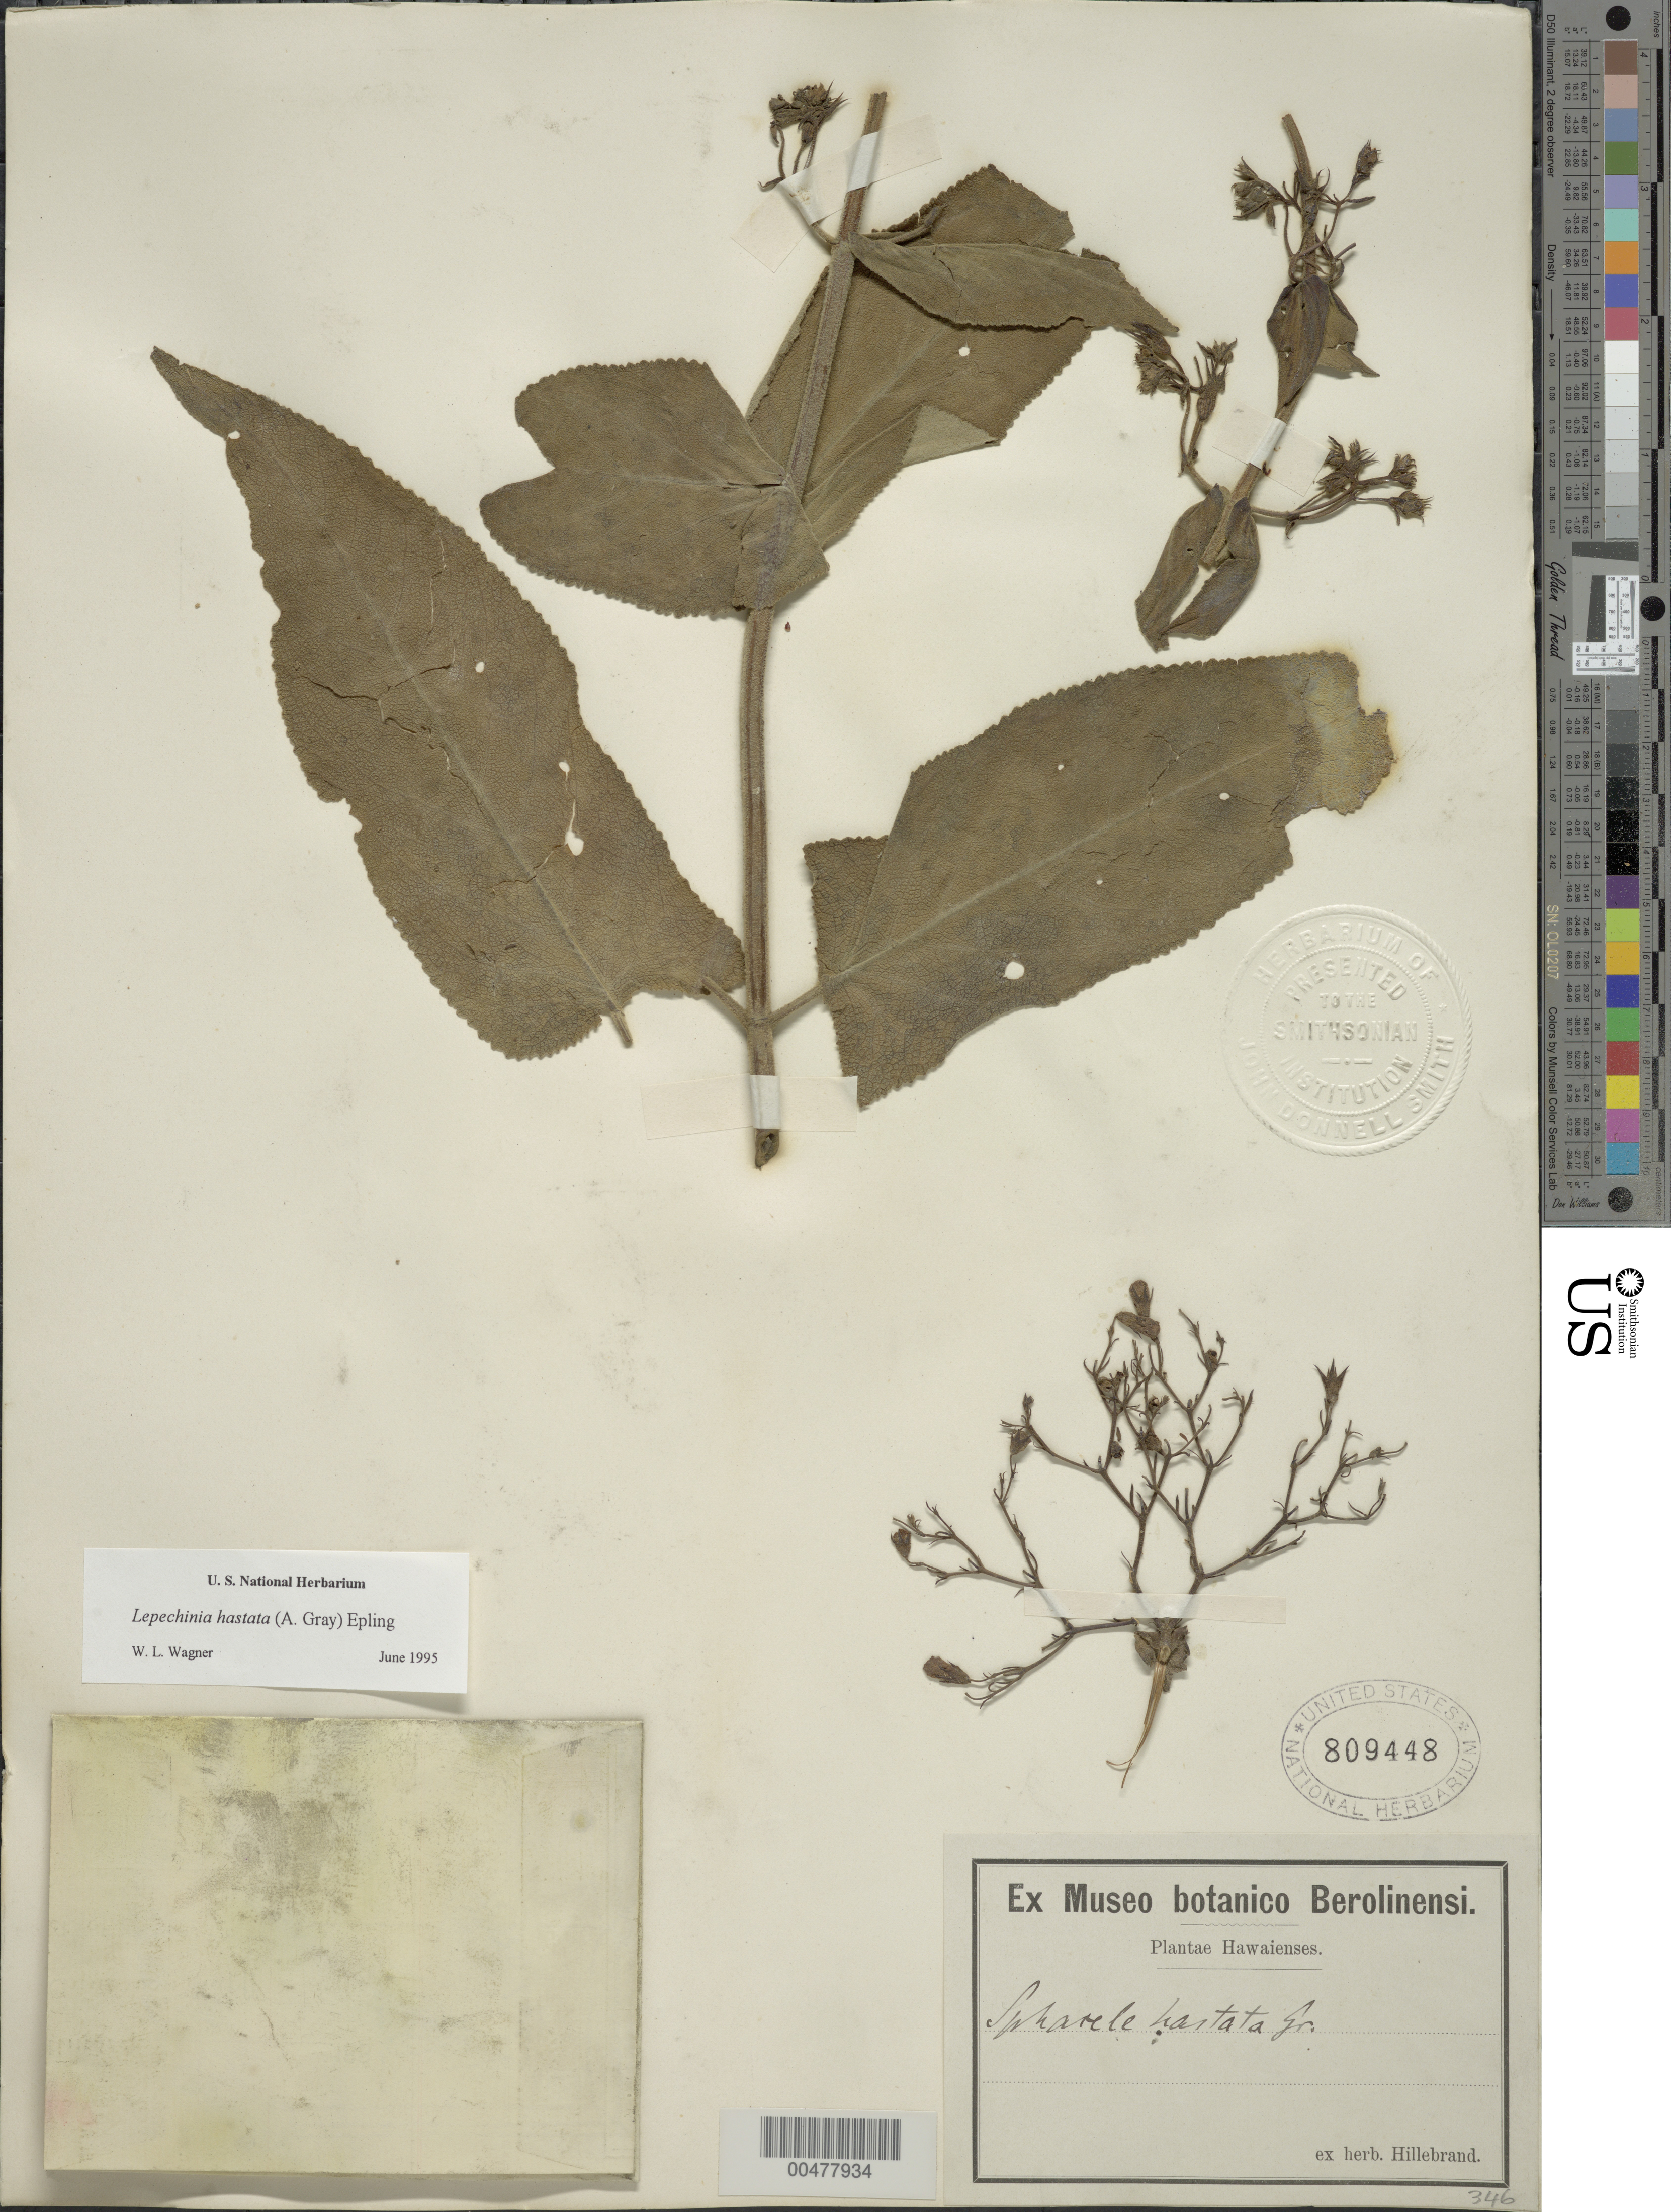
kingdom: Plantae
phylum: Tracheophyta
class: Magnoliopsida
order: Lamiales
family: Lamiaceae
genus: Lepechinia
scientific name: Lepechinia hastata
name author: (A. Gray) Epling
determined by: Wagner, W. L., (BOT), Smithsonian Institution - National Museum of Natural History (UNITED STATES)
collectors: W. Hillebrand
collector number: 346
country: United States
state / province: Hawaii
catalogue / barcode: US 809448